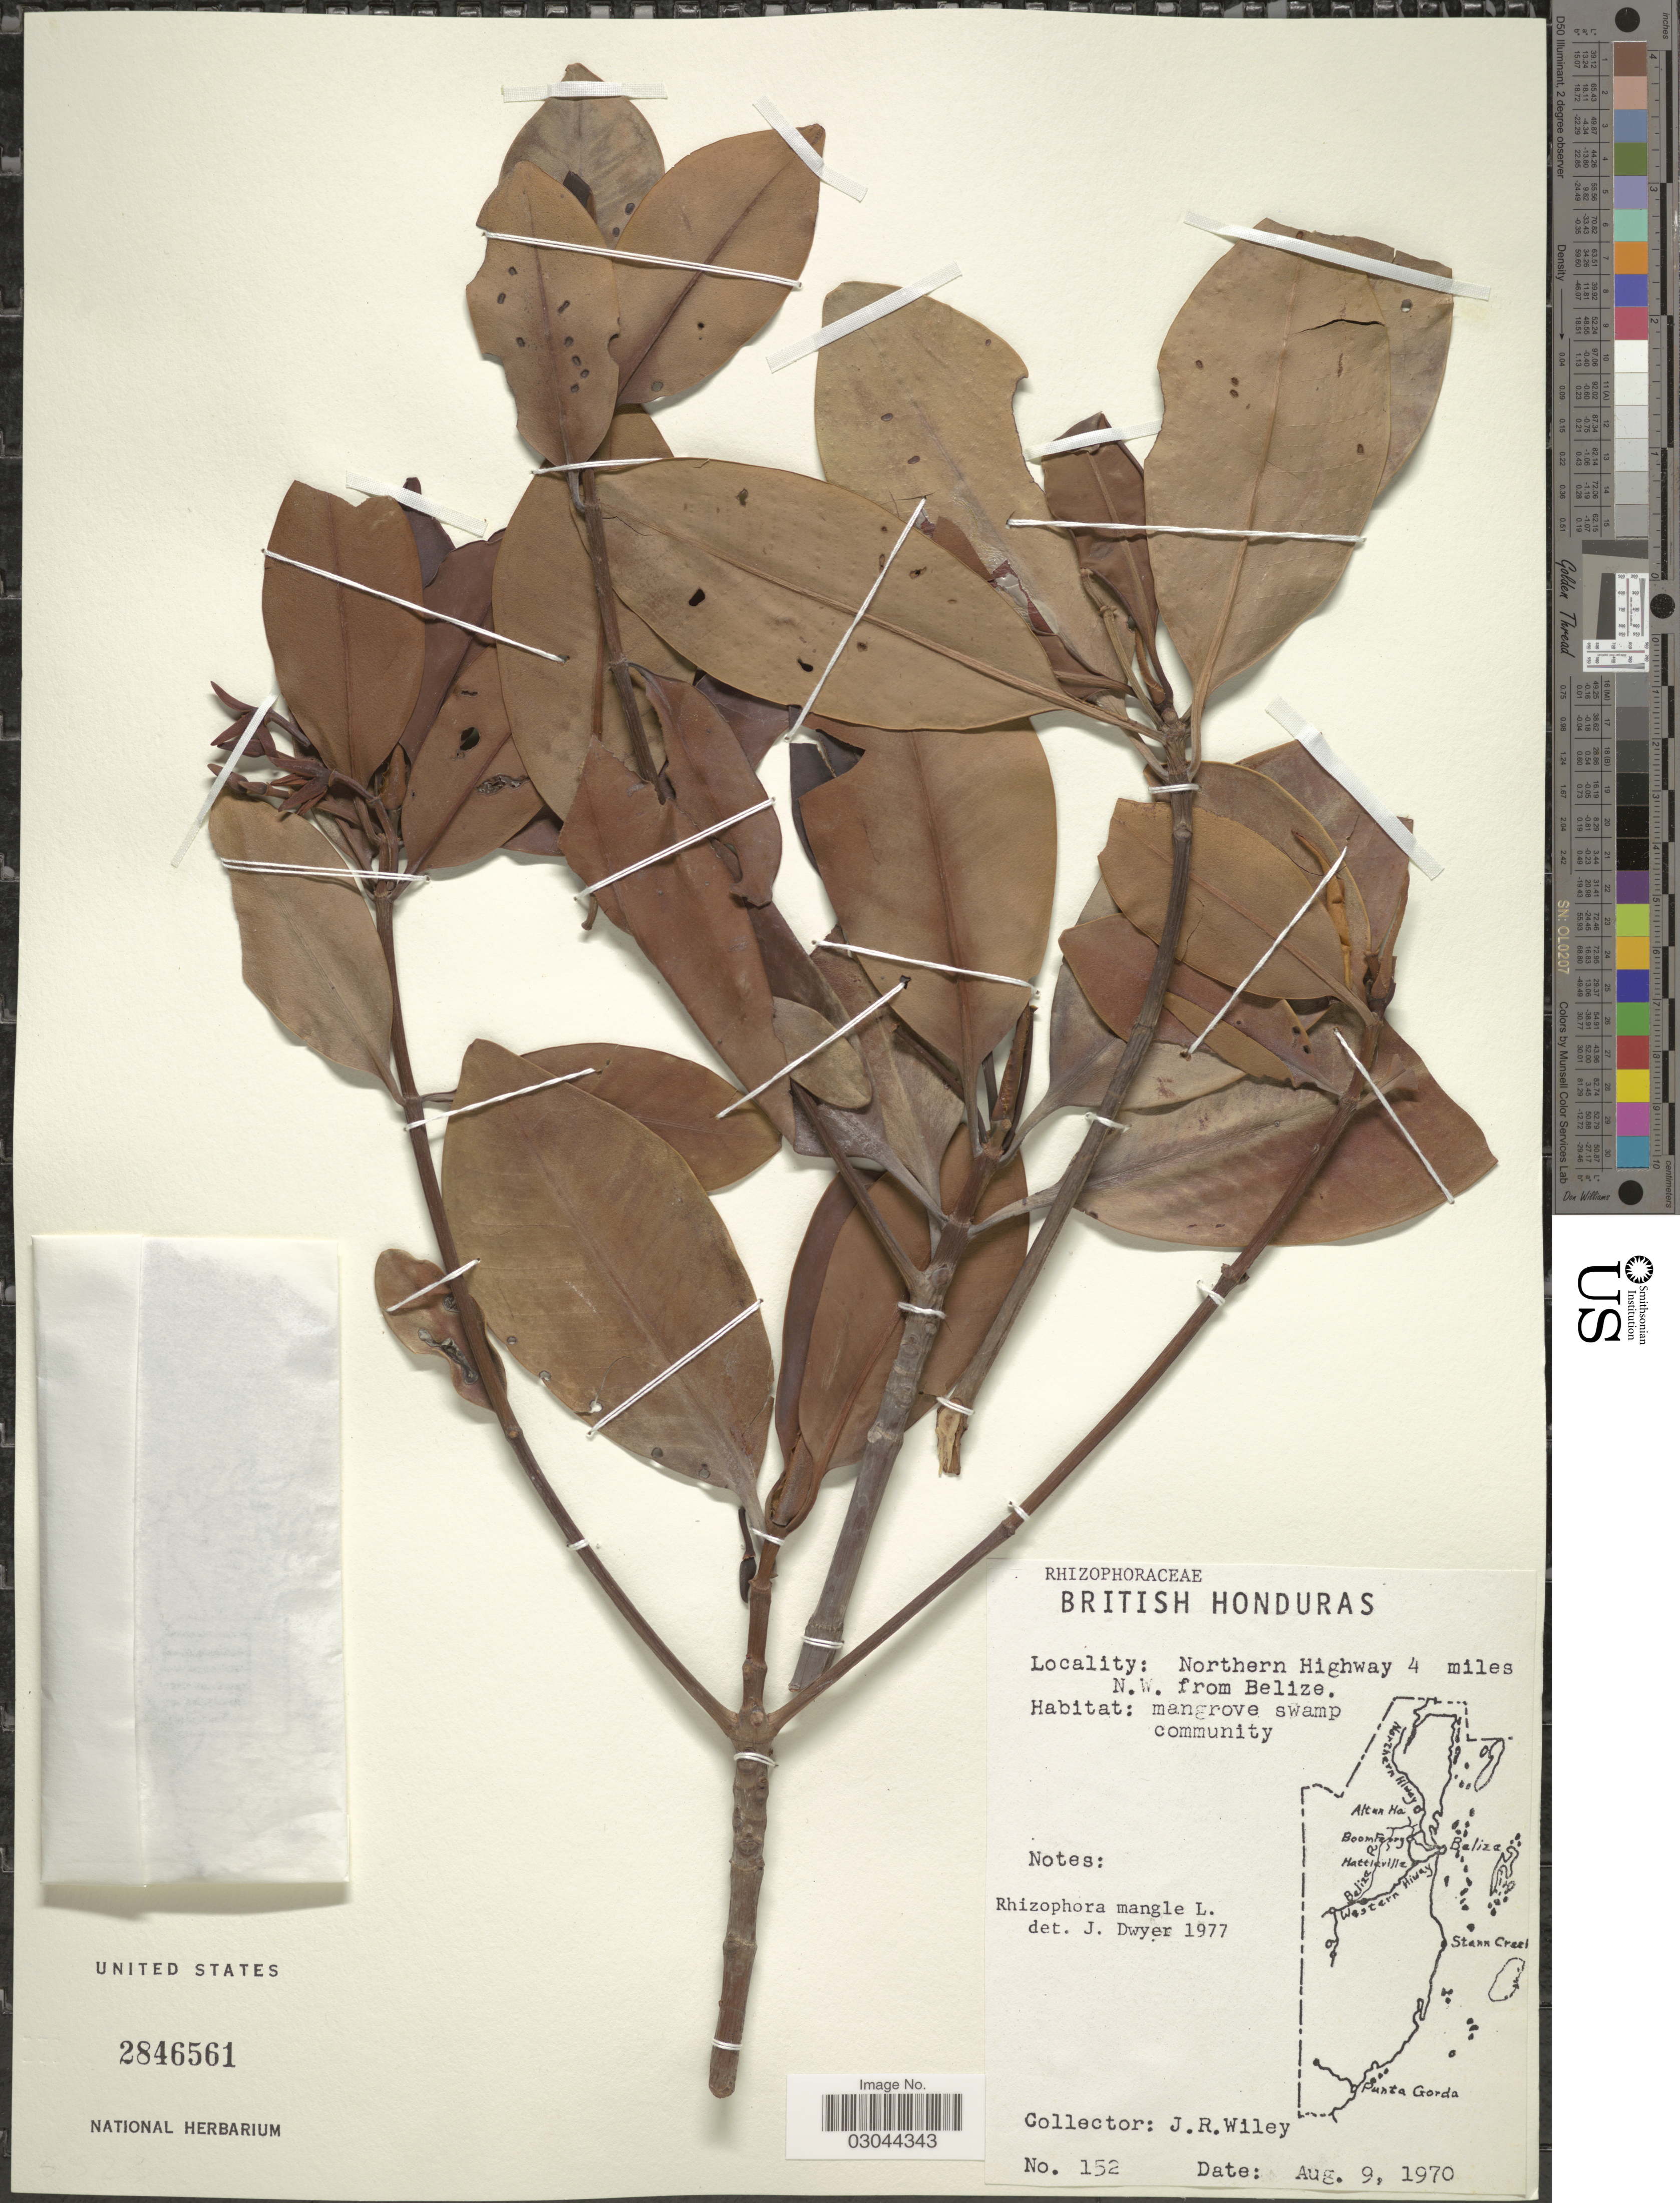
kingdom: Plantae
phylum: Tracheophyta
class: Magnoliopsida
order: Malpighiales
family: Rhizophoraceae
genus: Rhizophora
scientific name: Rhizophora mangle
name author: L.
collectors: J. Wiley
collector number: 152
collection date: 1970-08-09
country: Belize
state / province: Belize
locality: British Honduras. Northern Highway 4 miles N. W. from Belize.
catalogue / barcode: US 2846561